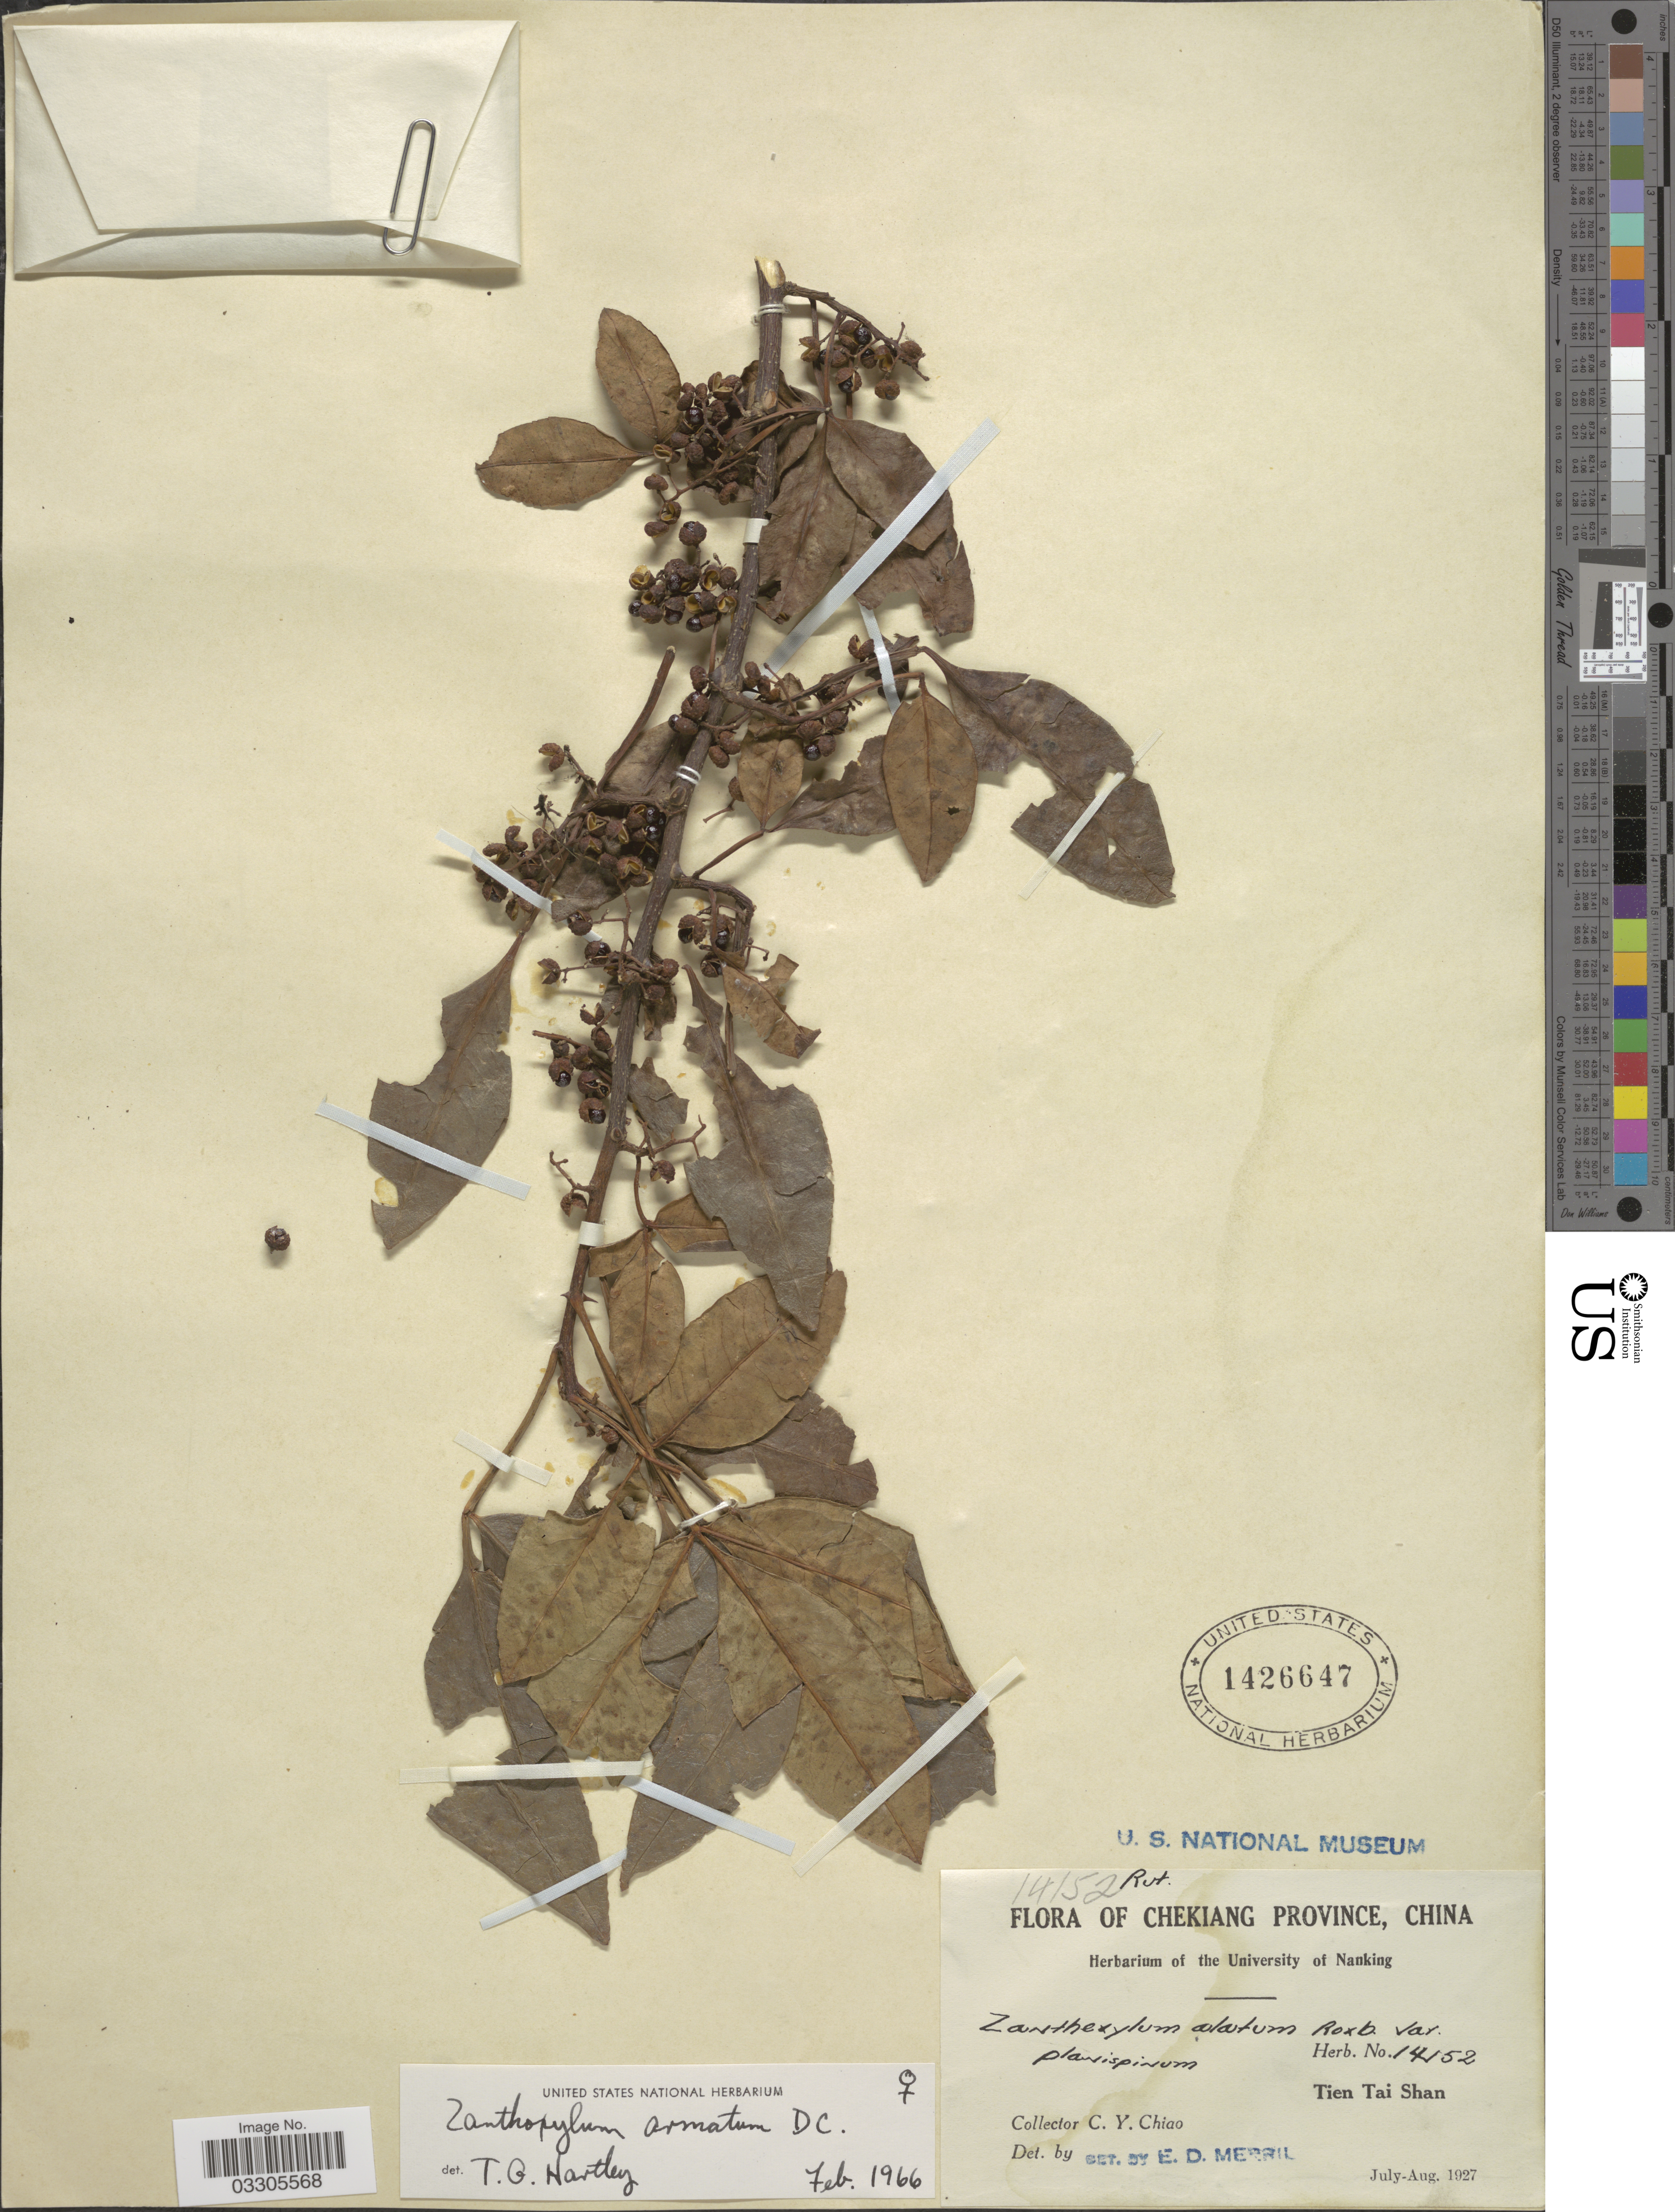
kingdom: Plantae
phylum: Tracheophyta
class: Magnoliopsida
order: Sapindales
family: Rutaceae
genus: Zanthoxylum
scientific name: Zanthoxylum armatum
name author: DC.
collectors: C. Y. Chiao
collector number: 14152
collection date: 1927-07/1927-08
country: China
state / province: Zhejiang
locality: Chekiang Province, Tien Tai Shan.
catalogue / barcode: US 1426647